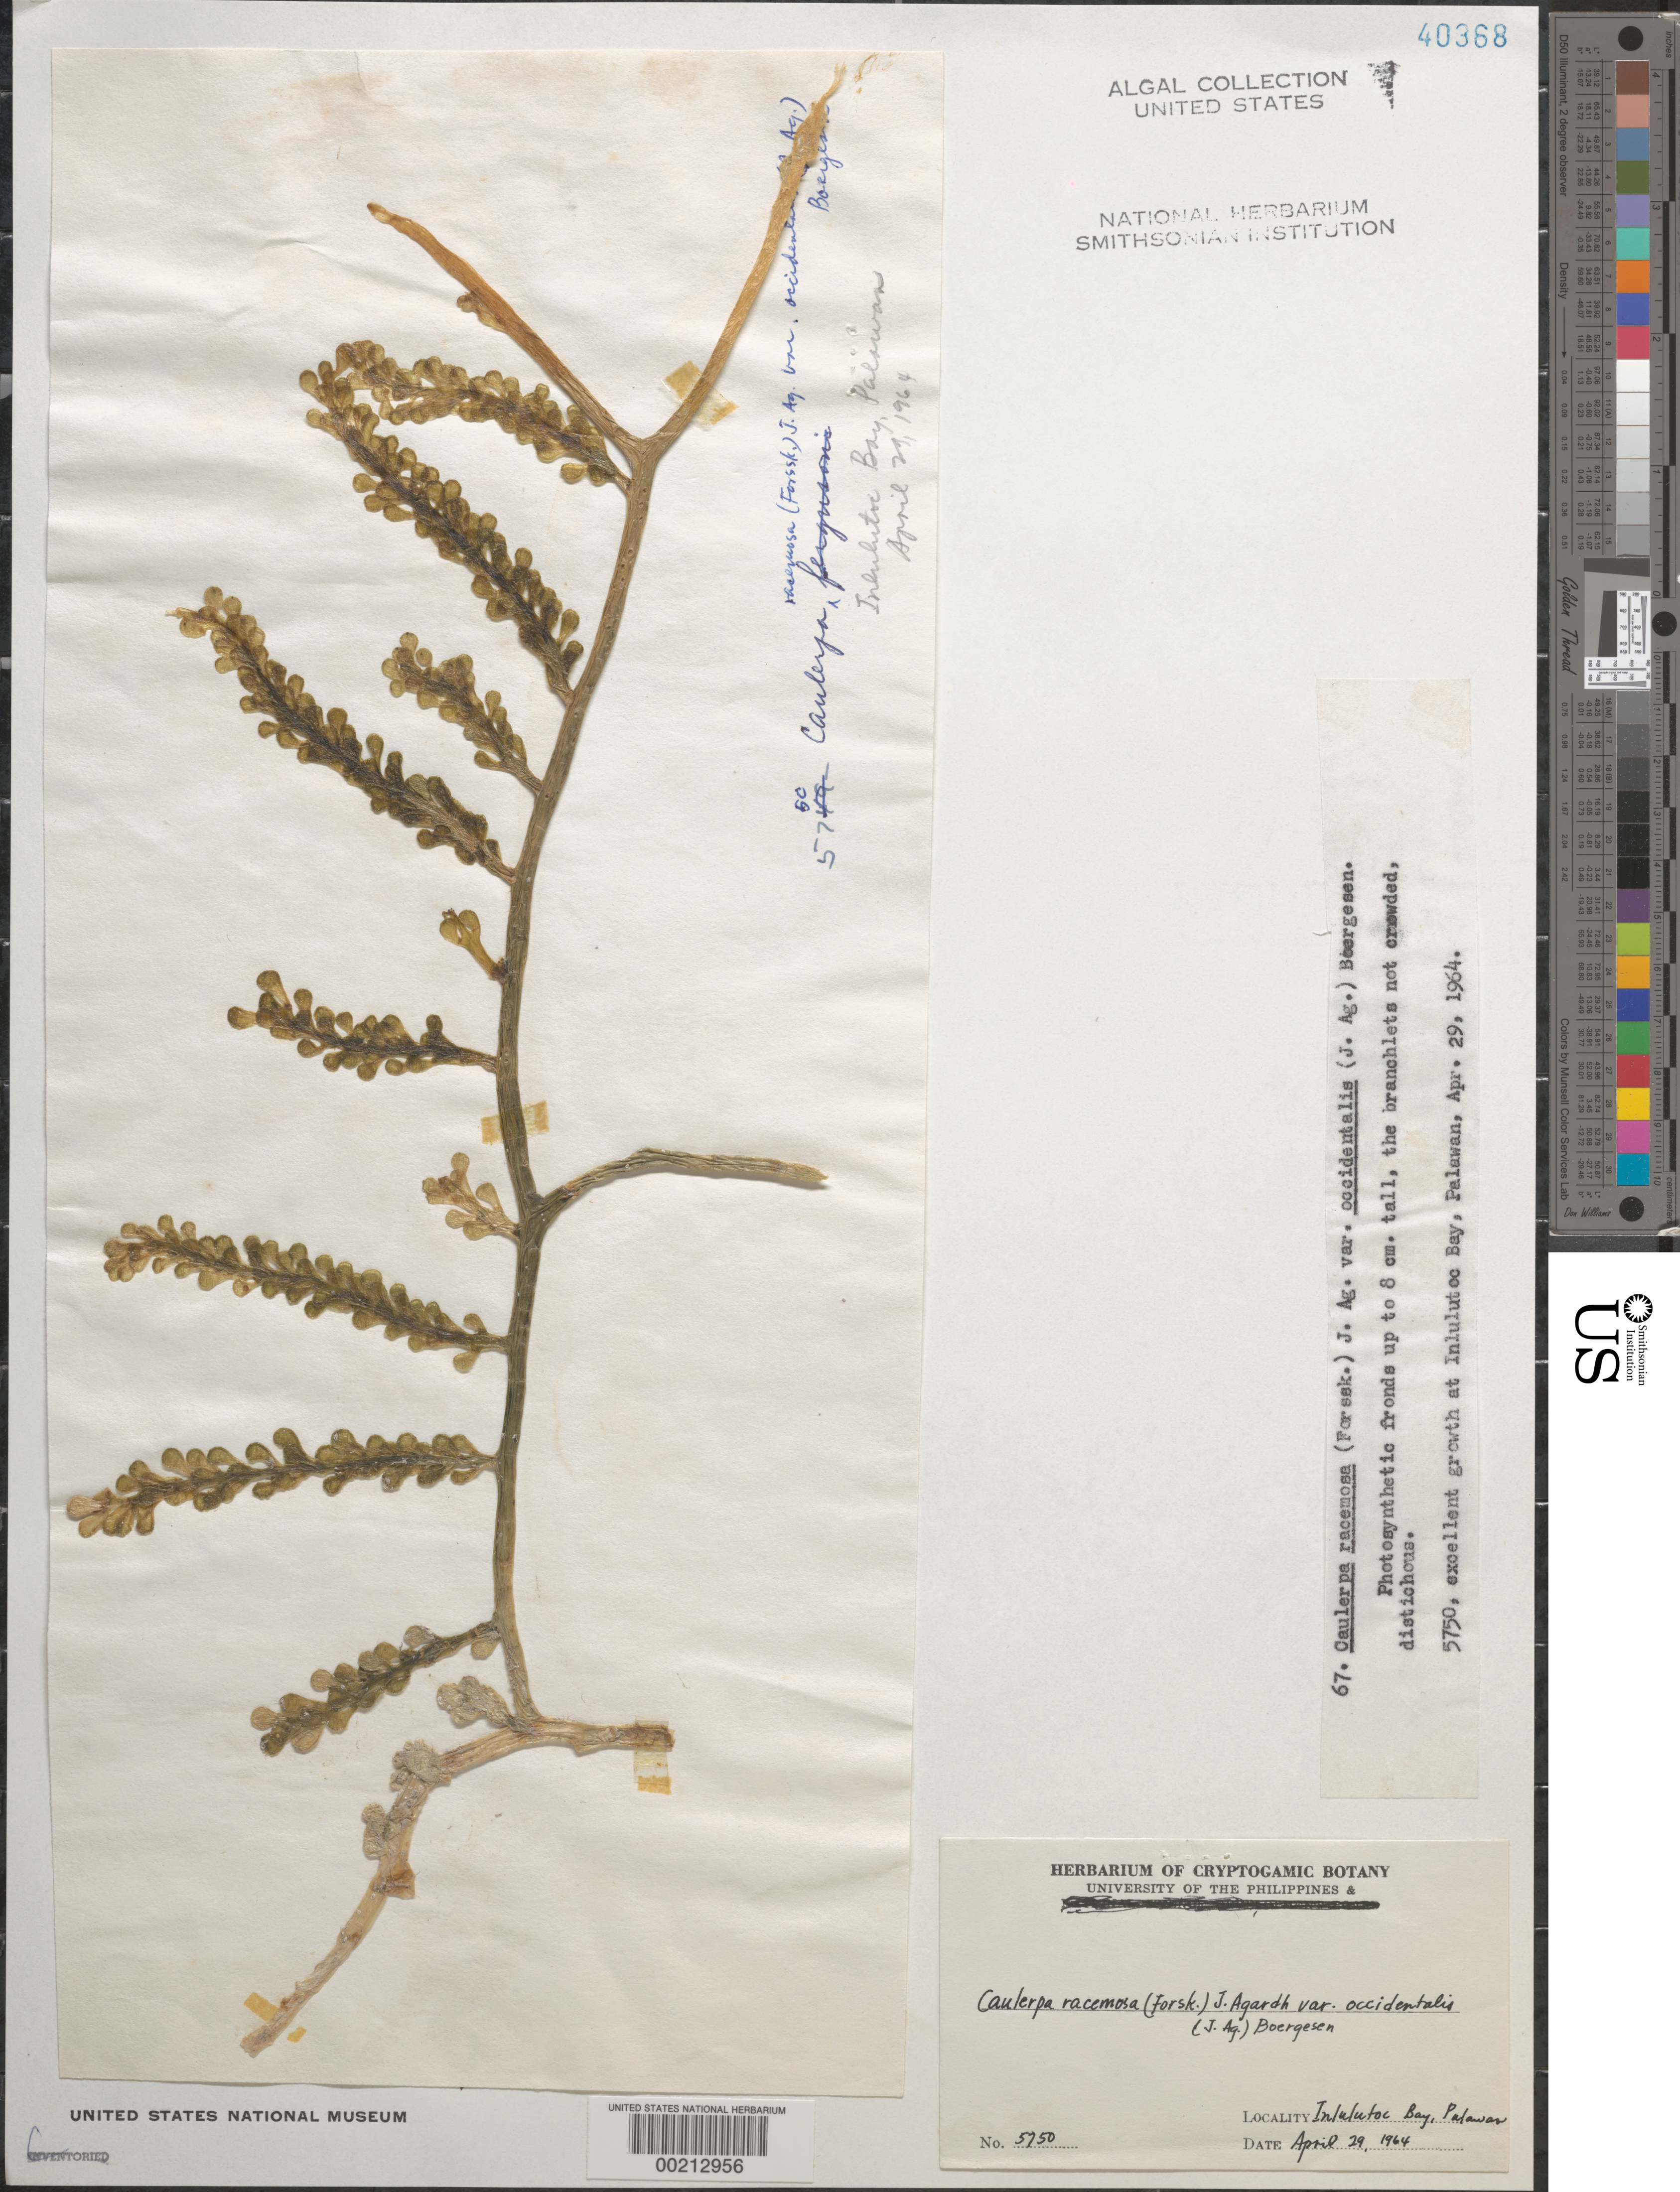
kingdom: Plantae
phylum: Chlorophyta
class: Ulvophyceae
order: Bryopsidales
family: Caulerpaceae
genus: Caulerpa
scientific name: Caulerpa racemosa var. occidentalis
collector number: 5750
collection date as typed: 29 Apr 1964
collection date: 1964-04-29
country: Philippines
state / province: Mimaropa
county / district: Palawan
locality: Inlulutoc bay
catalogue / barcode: US 40368